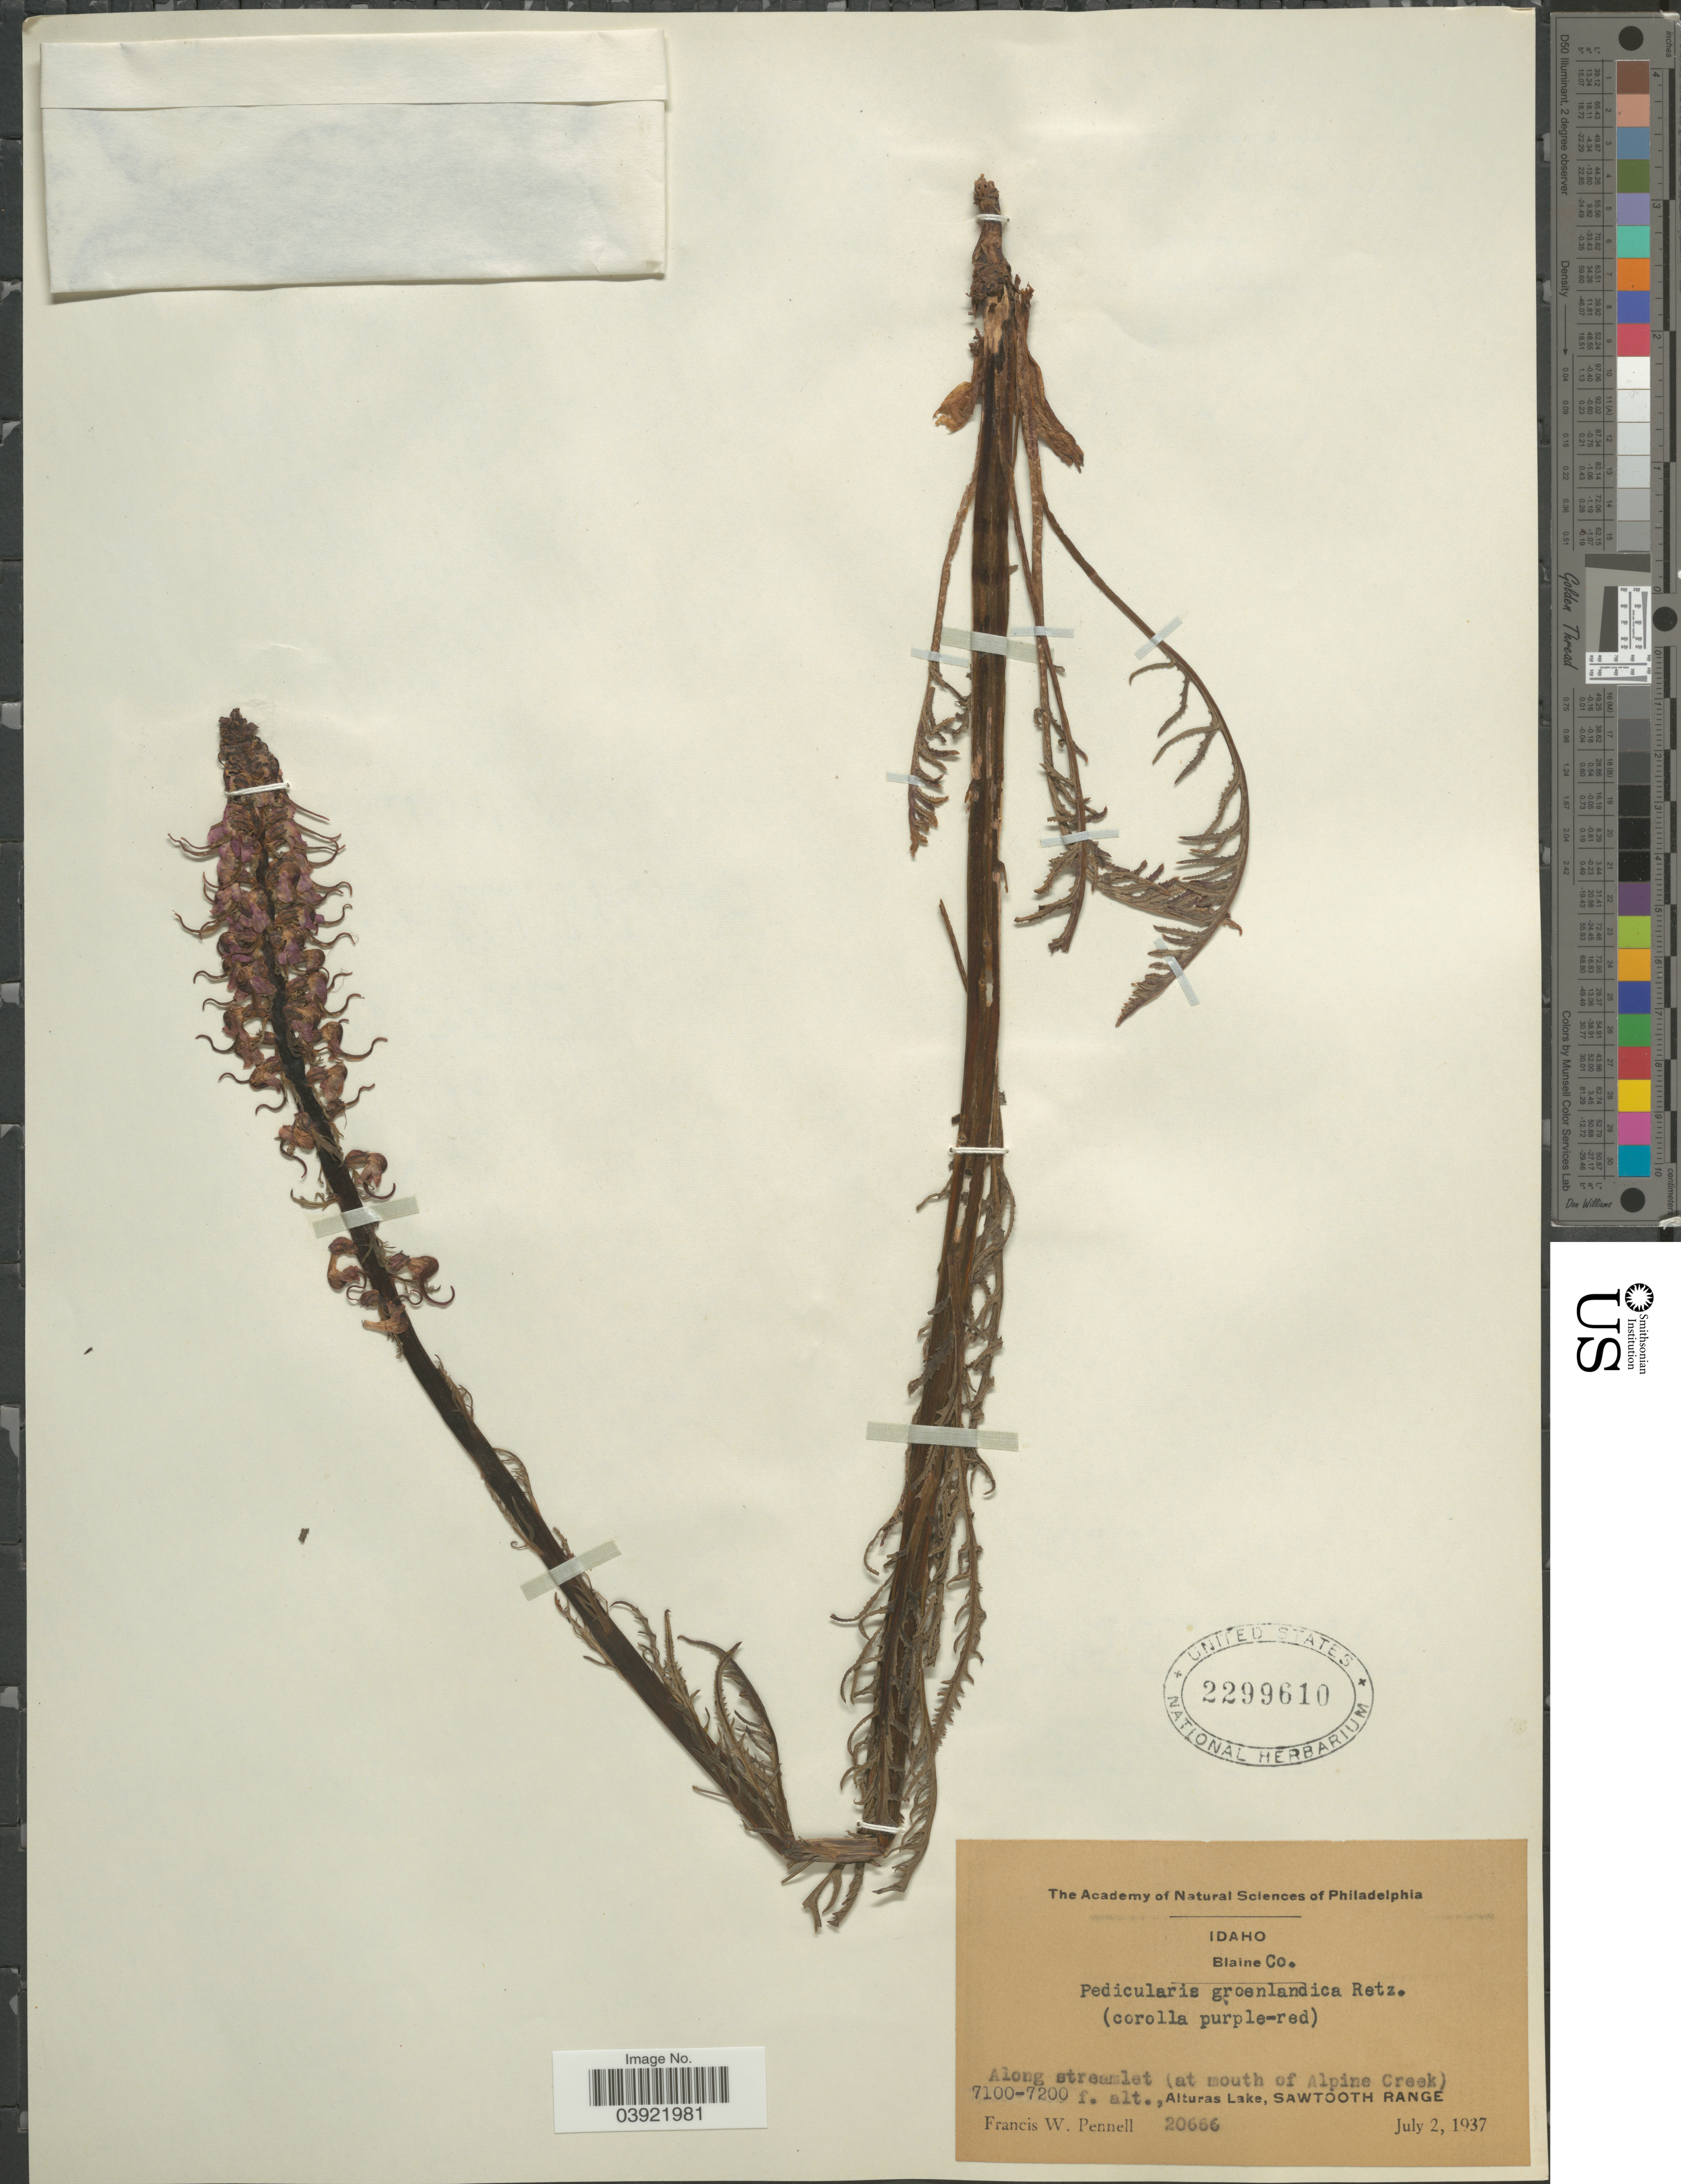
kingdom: Plantae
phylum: Tracheophyta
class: Magnoliopsida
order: Lamiales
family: Orobanchaceae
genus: Pedicularis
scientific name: Pedicularis groenlandica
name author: Retz.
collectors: F. W. Pennell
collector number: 20666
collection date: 1937-07-02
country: United States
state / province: Idaho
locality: Blaine Co. Along streamlet (at mouth of Alpine Creek), Alturas Lake, Sawtooth Range.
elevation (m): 2164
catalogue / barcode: US 2299610